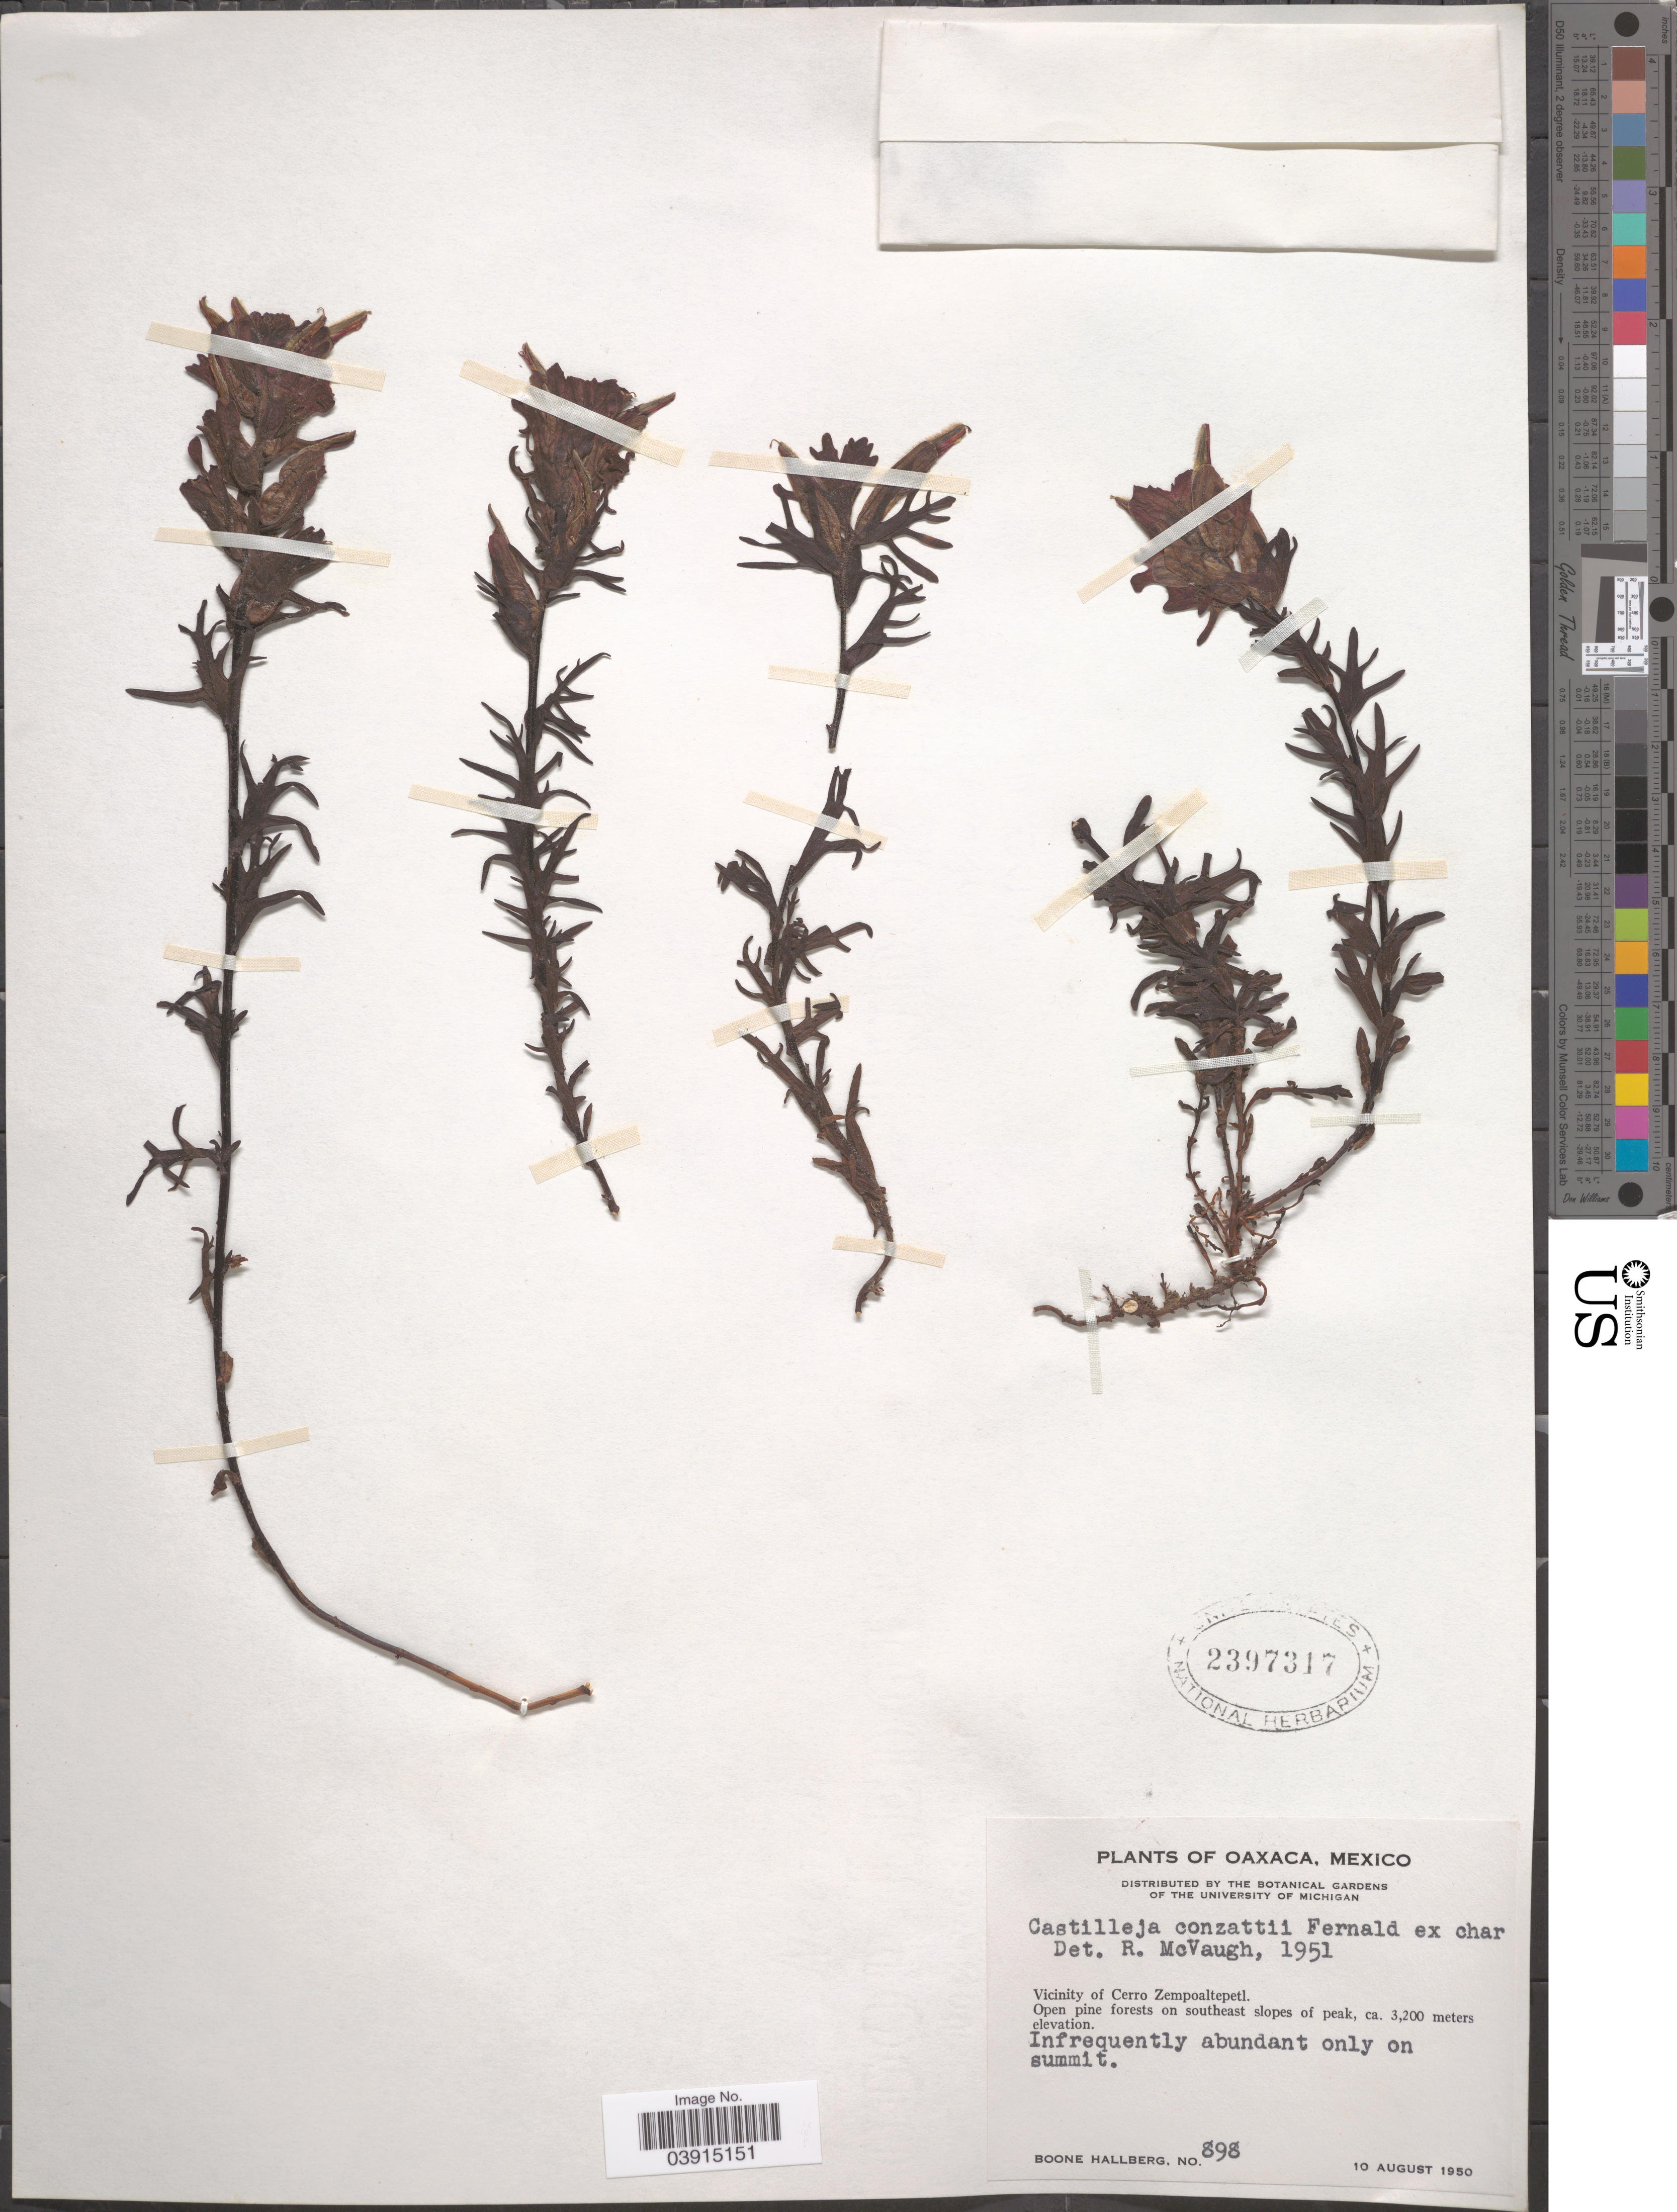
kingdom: Plantae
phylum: Tracheophyta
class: Magnoliopsida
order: Lamiales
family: Orobanchaceae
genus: Castilleja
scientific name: Castilleja conzattii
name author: Fernald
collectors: B. Hallberg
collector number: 898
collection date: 1950-08-10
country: Mexico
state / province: Oaxaca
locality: Vicinity of Cerro Zempoaltepetl. Open pine forests on southeast slope of peak.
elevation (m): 3200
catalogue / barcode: US 2397317